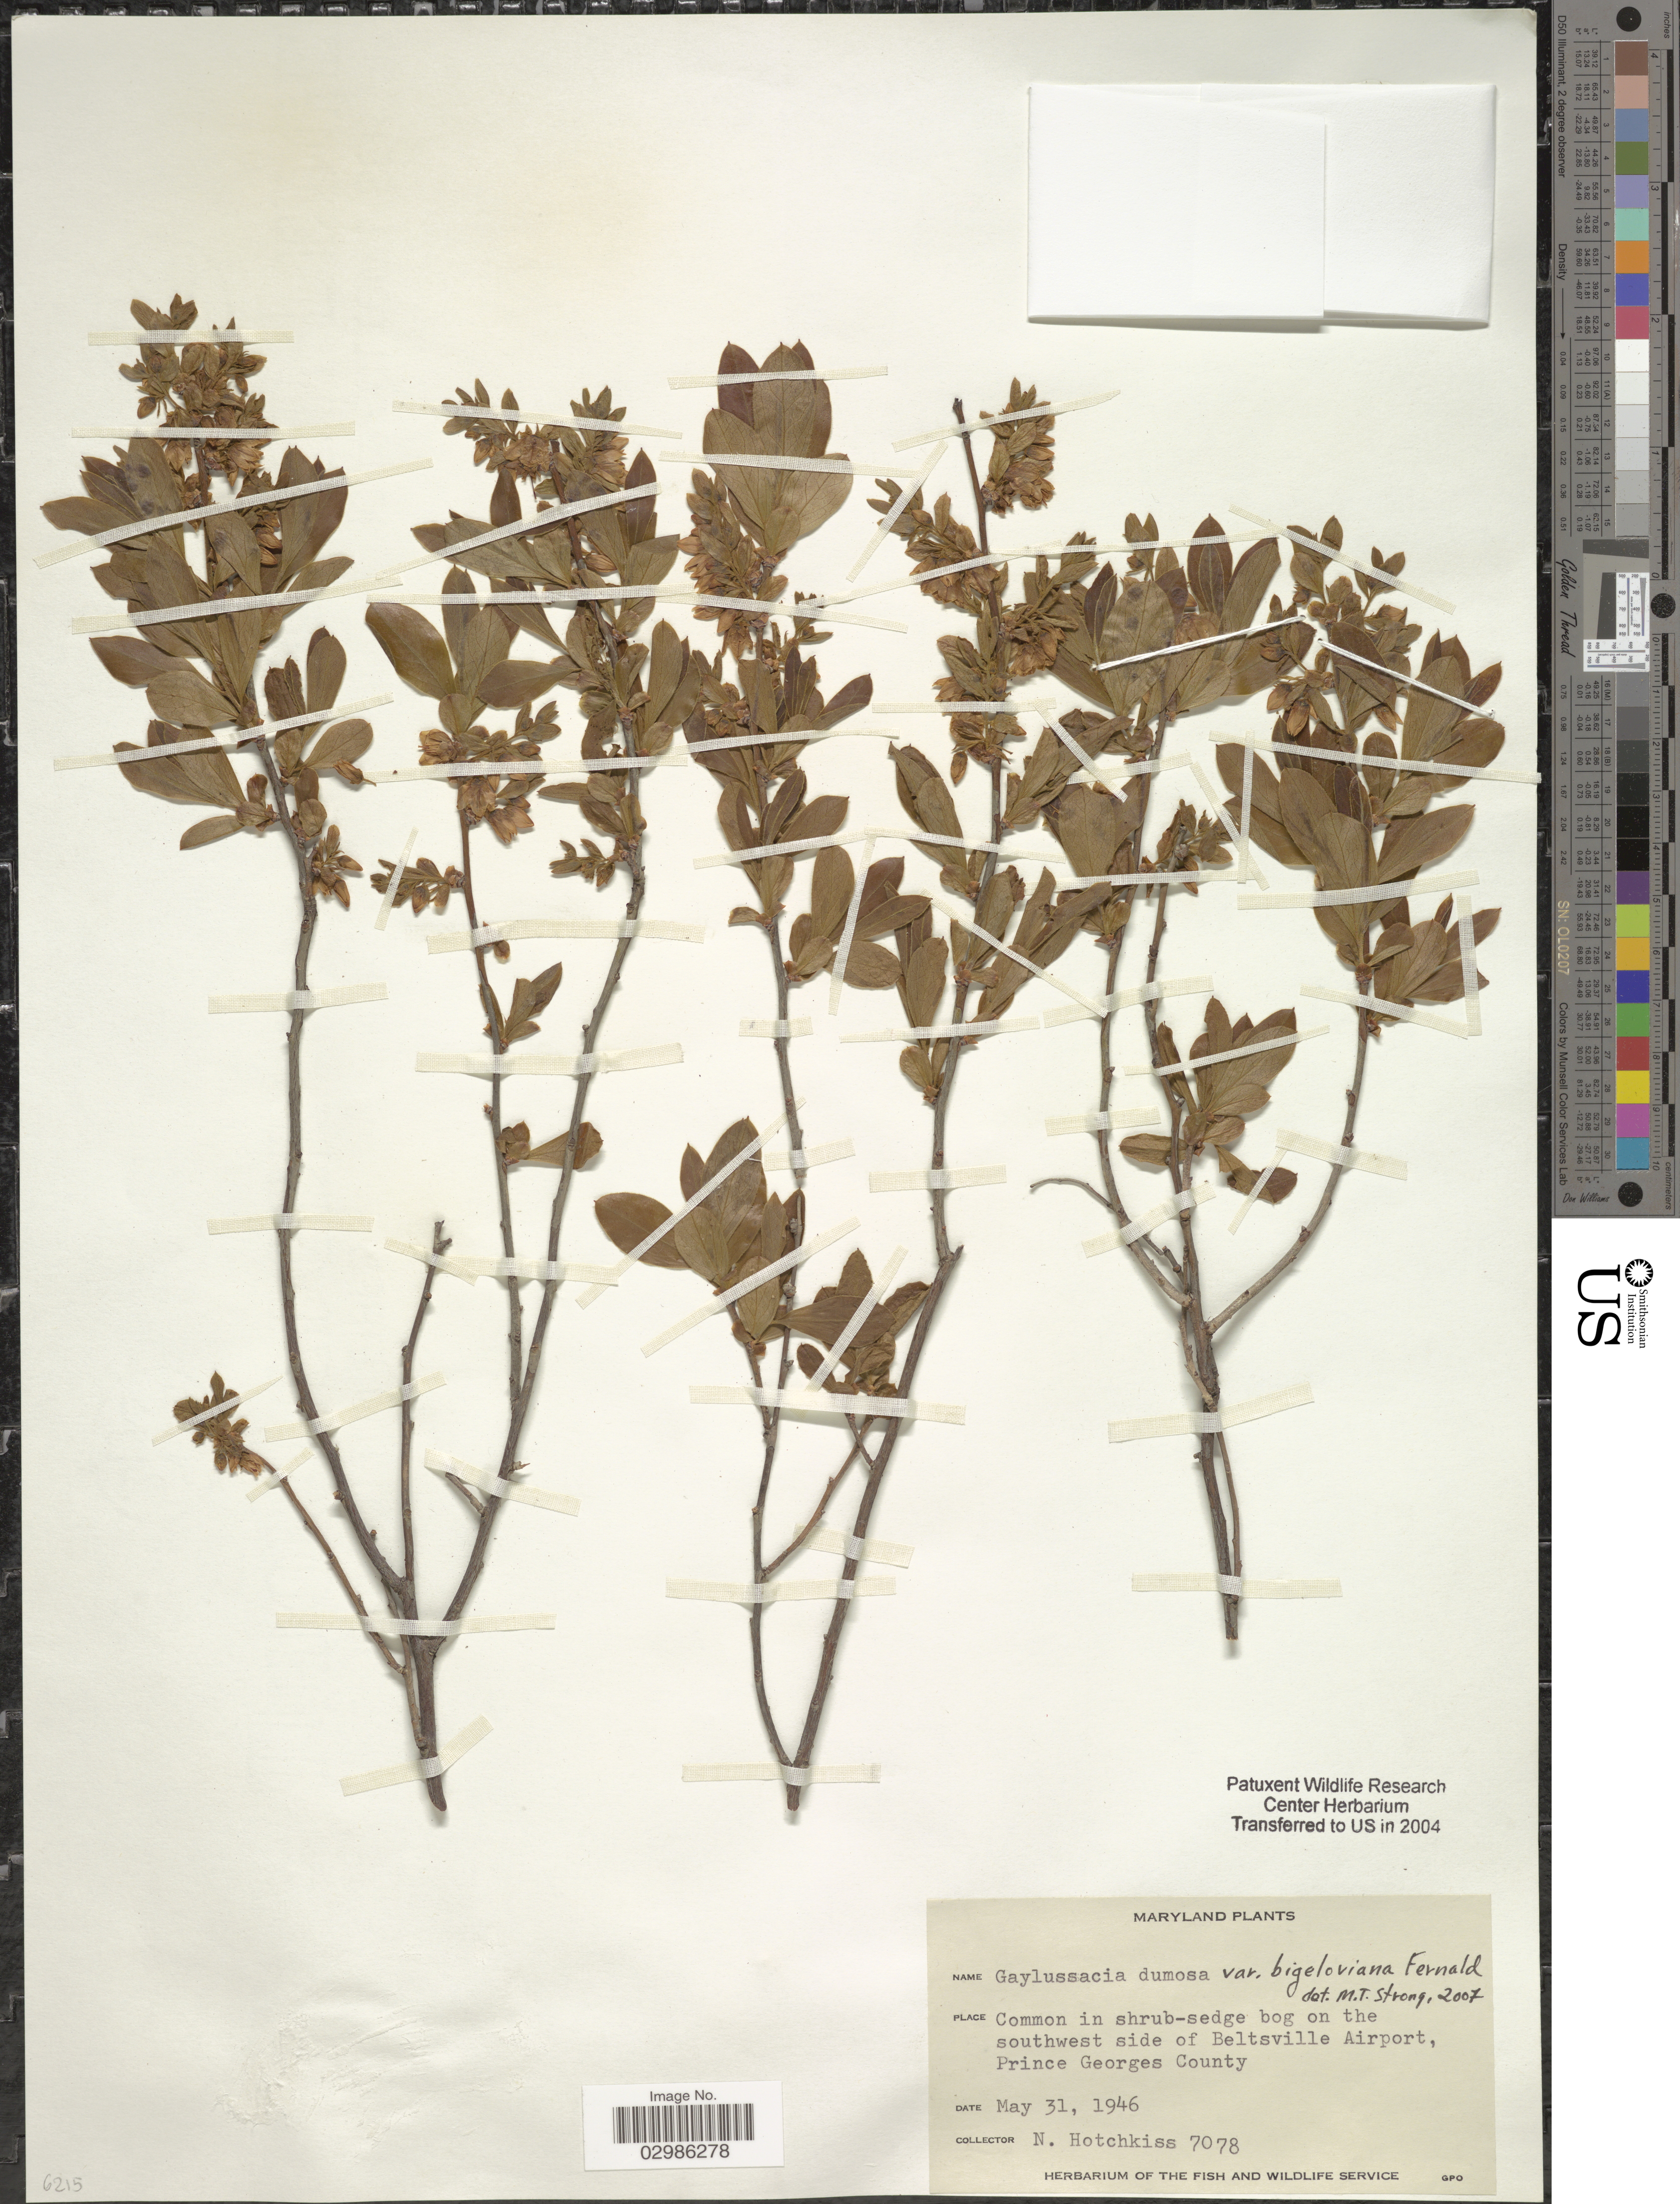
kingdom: Plantae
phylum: Tracheophyta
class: Magnoliopsida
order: Ericales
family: Ericaceae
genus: Gaylussacia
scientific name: Gaylussacia dumosa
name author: (Andrews) Torr. & A. Gray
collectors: N. Hotchkiss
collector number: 7078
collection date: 1946-05-31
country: United States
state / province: Maryland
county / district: Prince George's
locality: Common in shrub-sedge bog on the southwest side of Beltsville Airport, Prince Georges County.